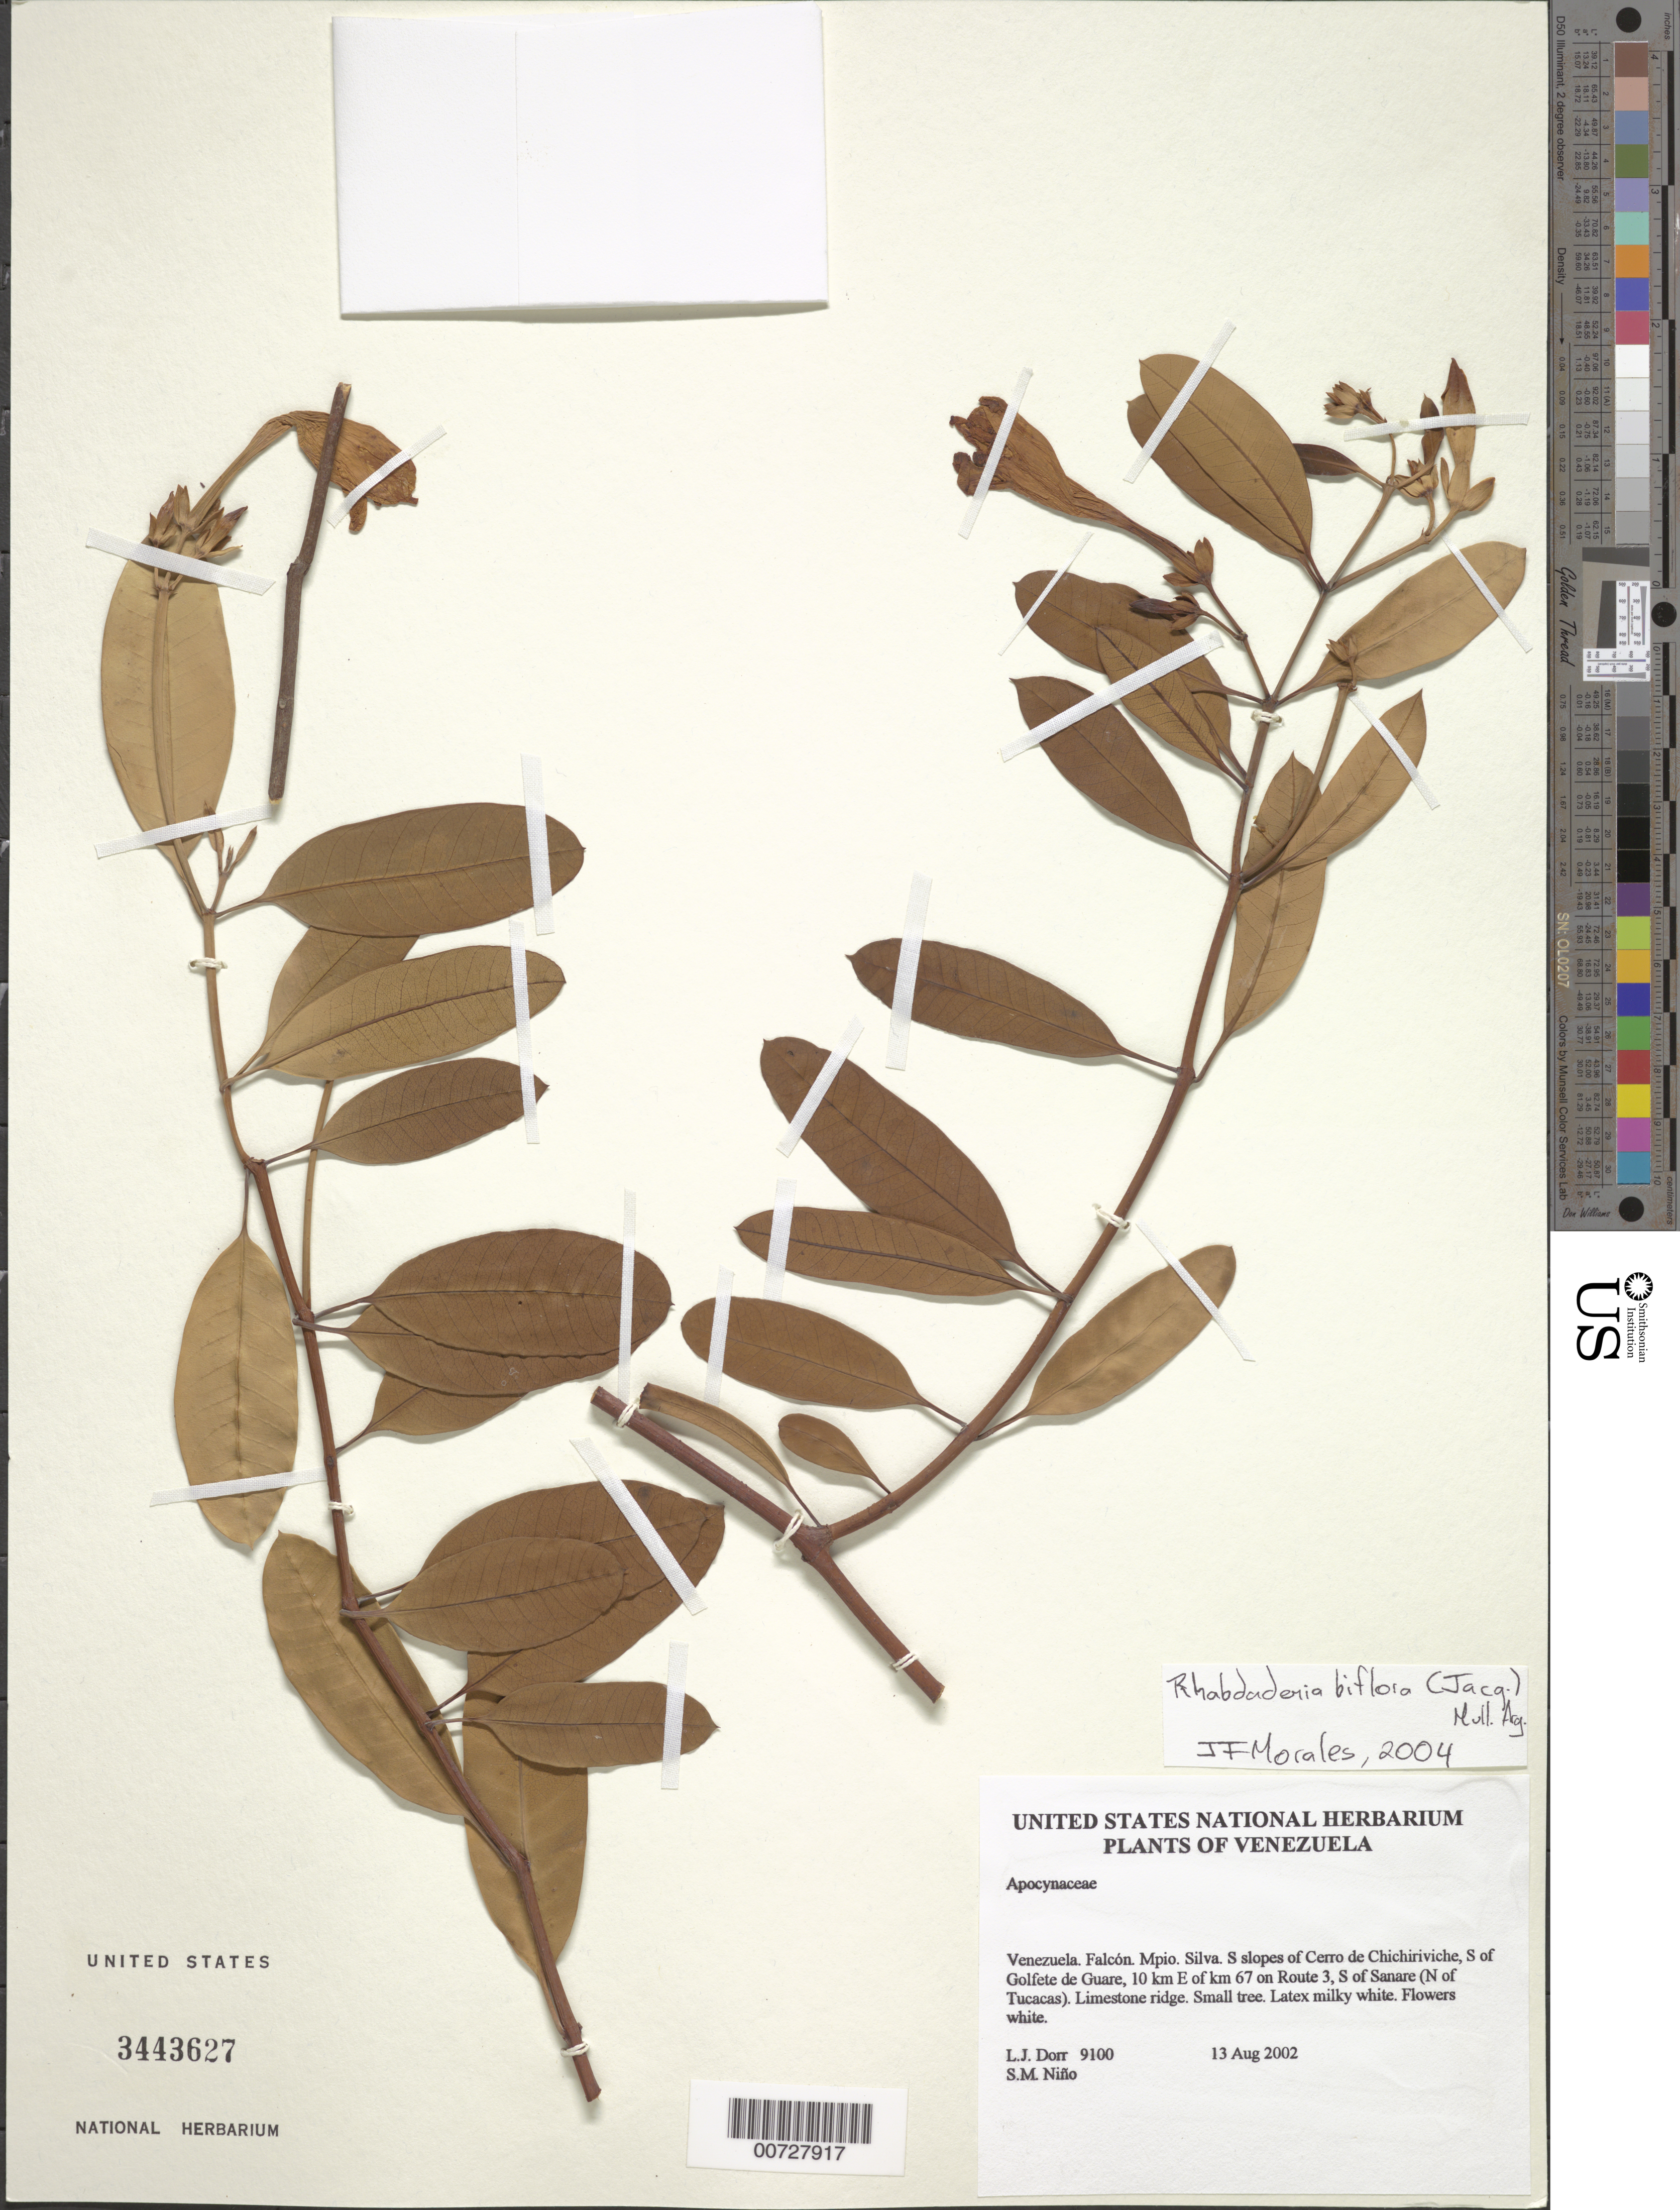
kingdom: Plantae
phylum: Tracheophyta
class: Magnoliopsida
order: Gentianales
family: Apocynaceae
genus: Rhabdadenia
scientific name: Rhabdadenia biflora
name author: (Jacq.) Müll. Arg.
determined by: Morales, J. F.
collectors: L. J. Dorr & S. M. Niño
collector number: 9100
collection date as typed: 13 Aug 2002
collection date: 2002-08-13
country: Venezuela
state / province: Falcón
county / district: Silva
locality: S slopes of Cerro de Chichiriviche, S of Golfete de Guare, 10 km E of km 67 on Route 3, S of Sanare (N of Tucacas).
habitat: Limestone ridge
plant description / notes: INB, K, PORT, US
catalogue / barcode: US 3443627